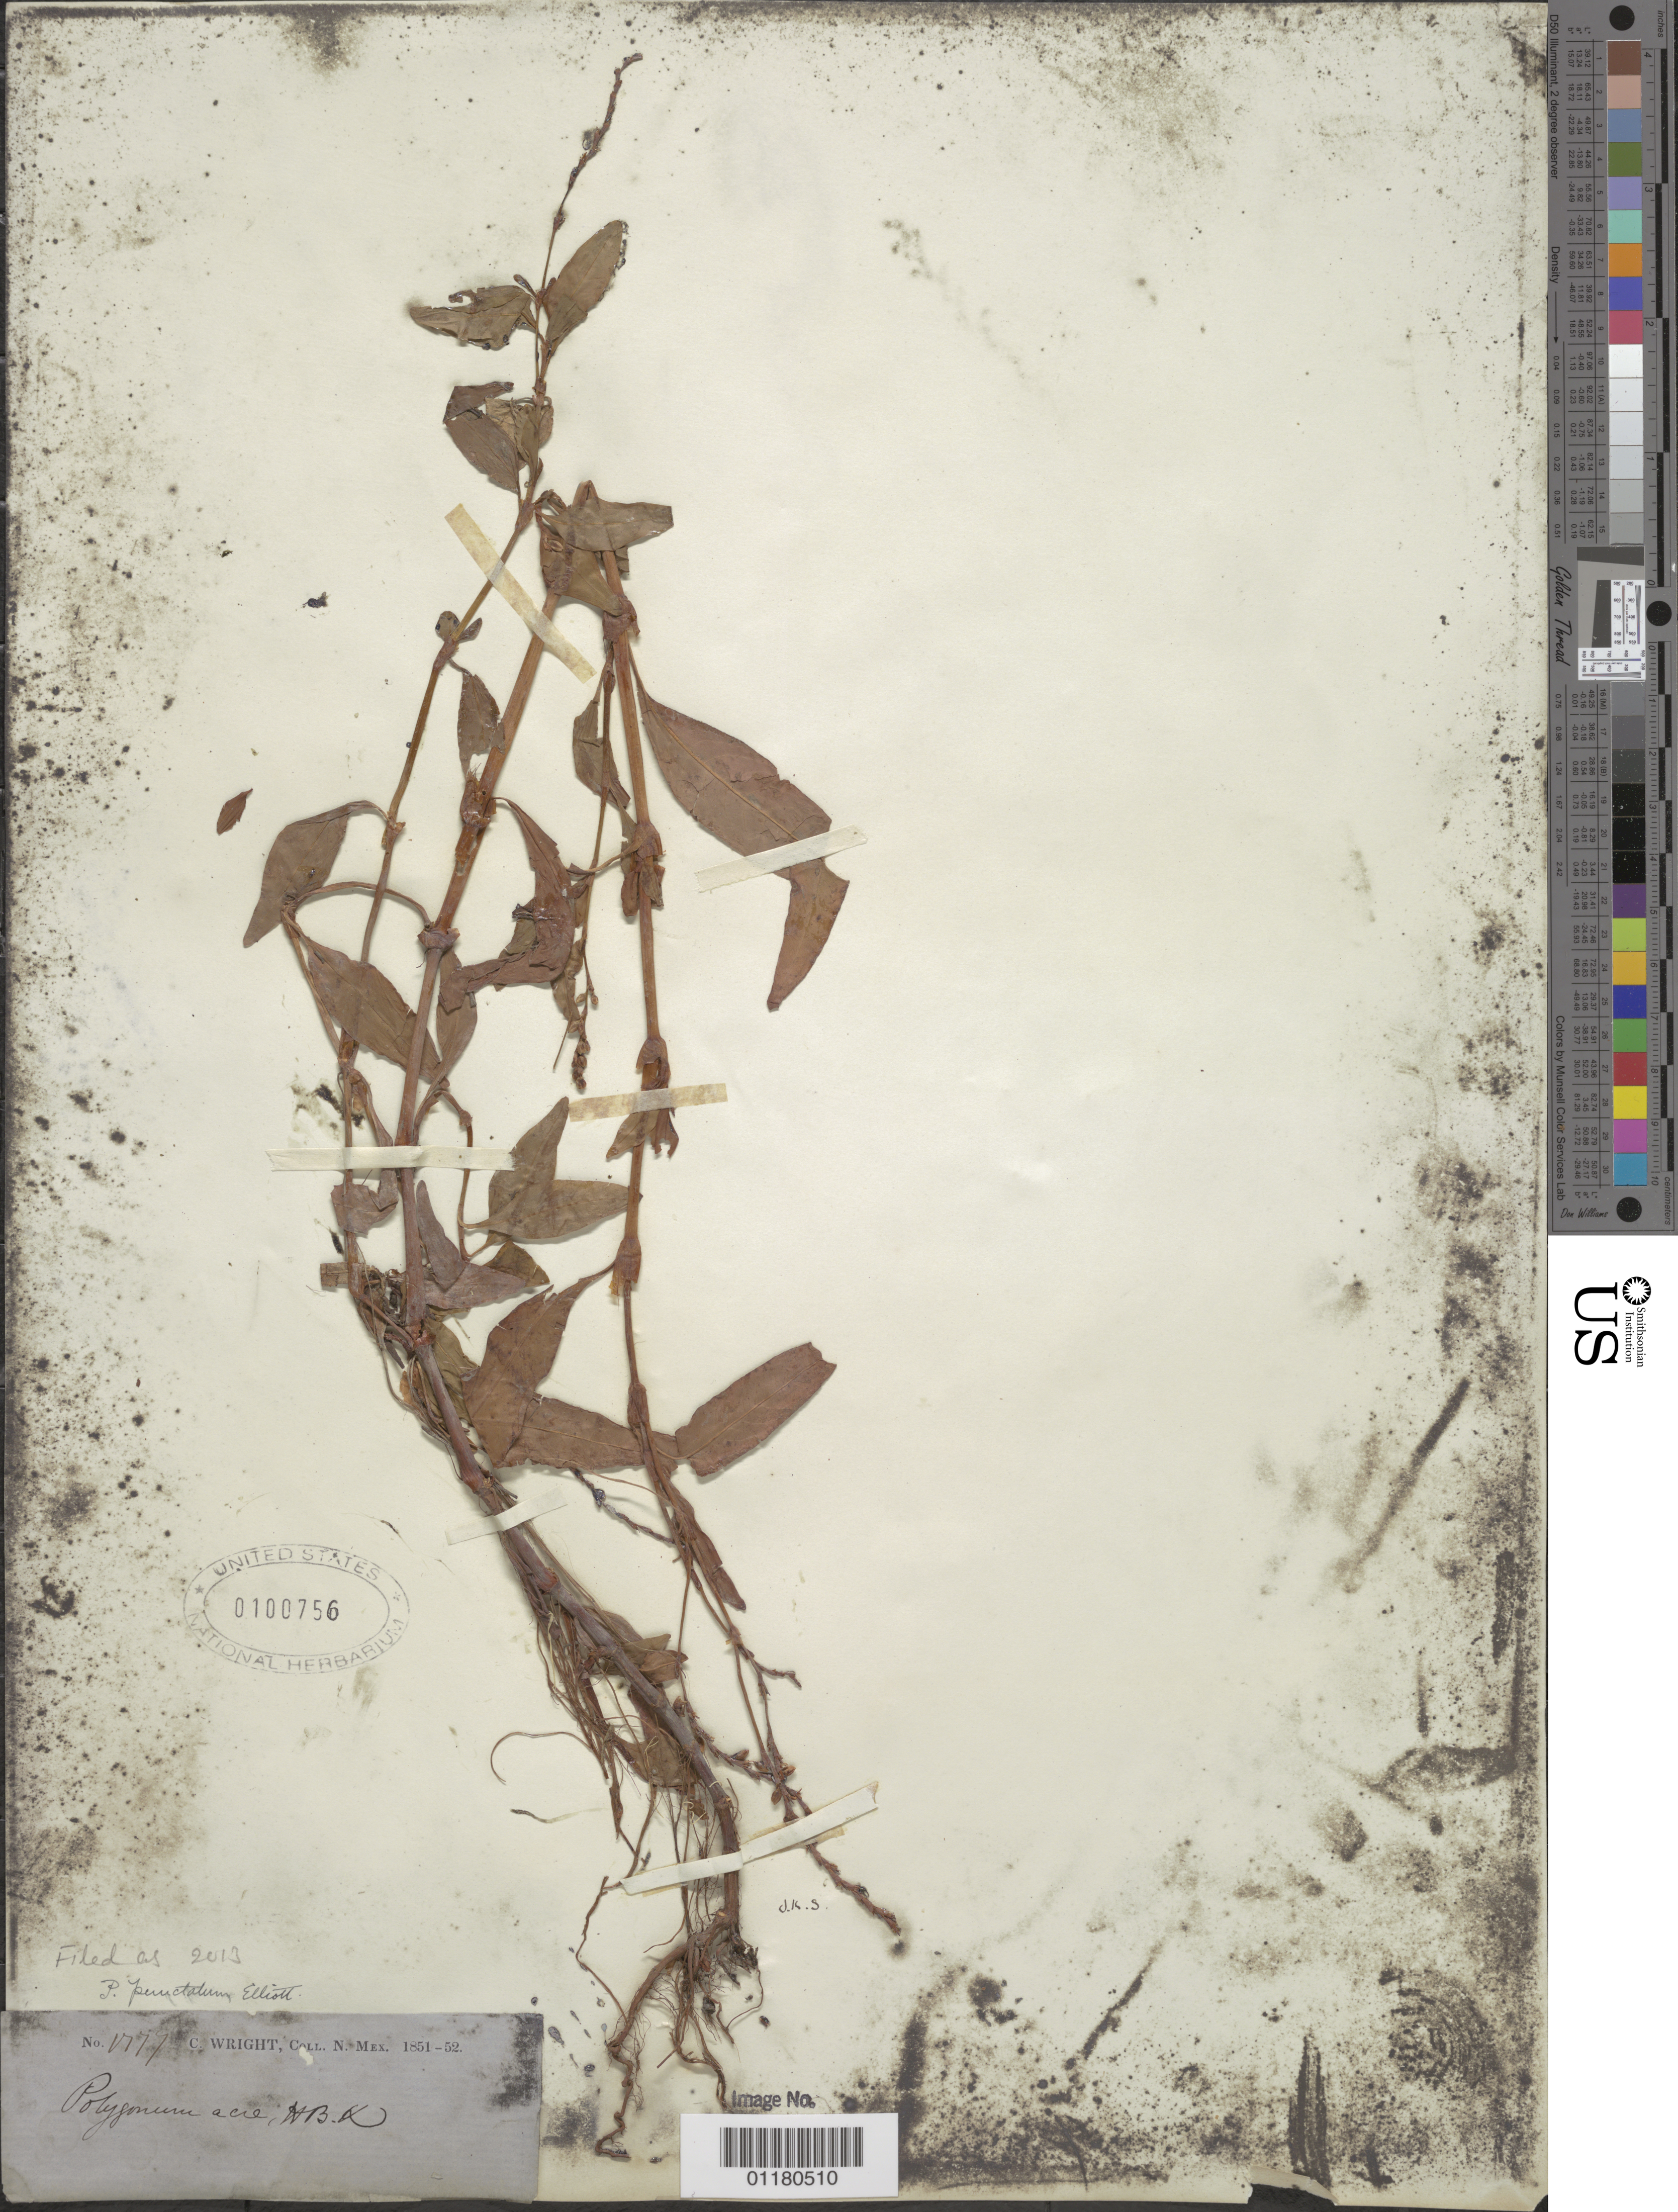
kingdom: Plantae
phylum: Tracheophyta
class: Magnoliopsida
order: Caryophyllales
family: Polygonaceae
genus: Persicaria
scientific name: Persicaria punctata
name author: (Elliott) Small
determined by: Atha, D. E.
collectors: C. Wright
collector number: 1777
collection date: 1851/1852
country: United States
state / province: New Mexico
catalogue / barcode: US 100756